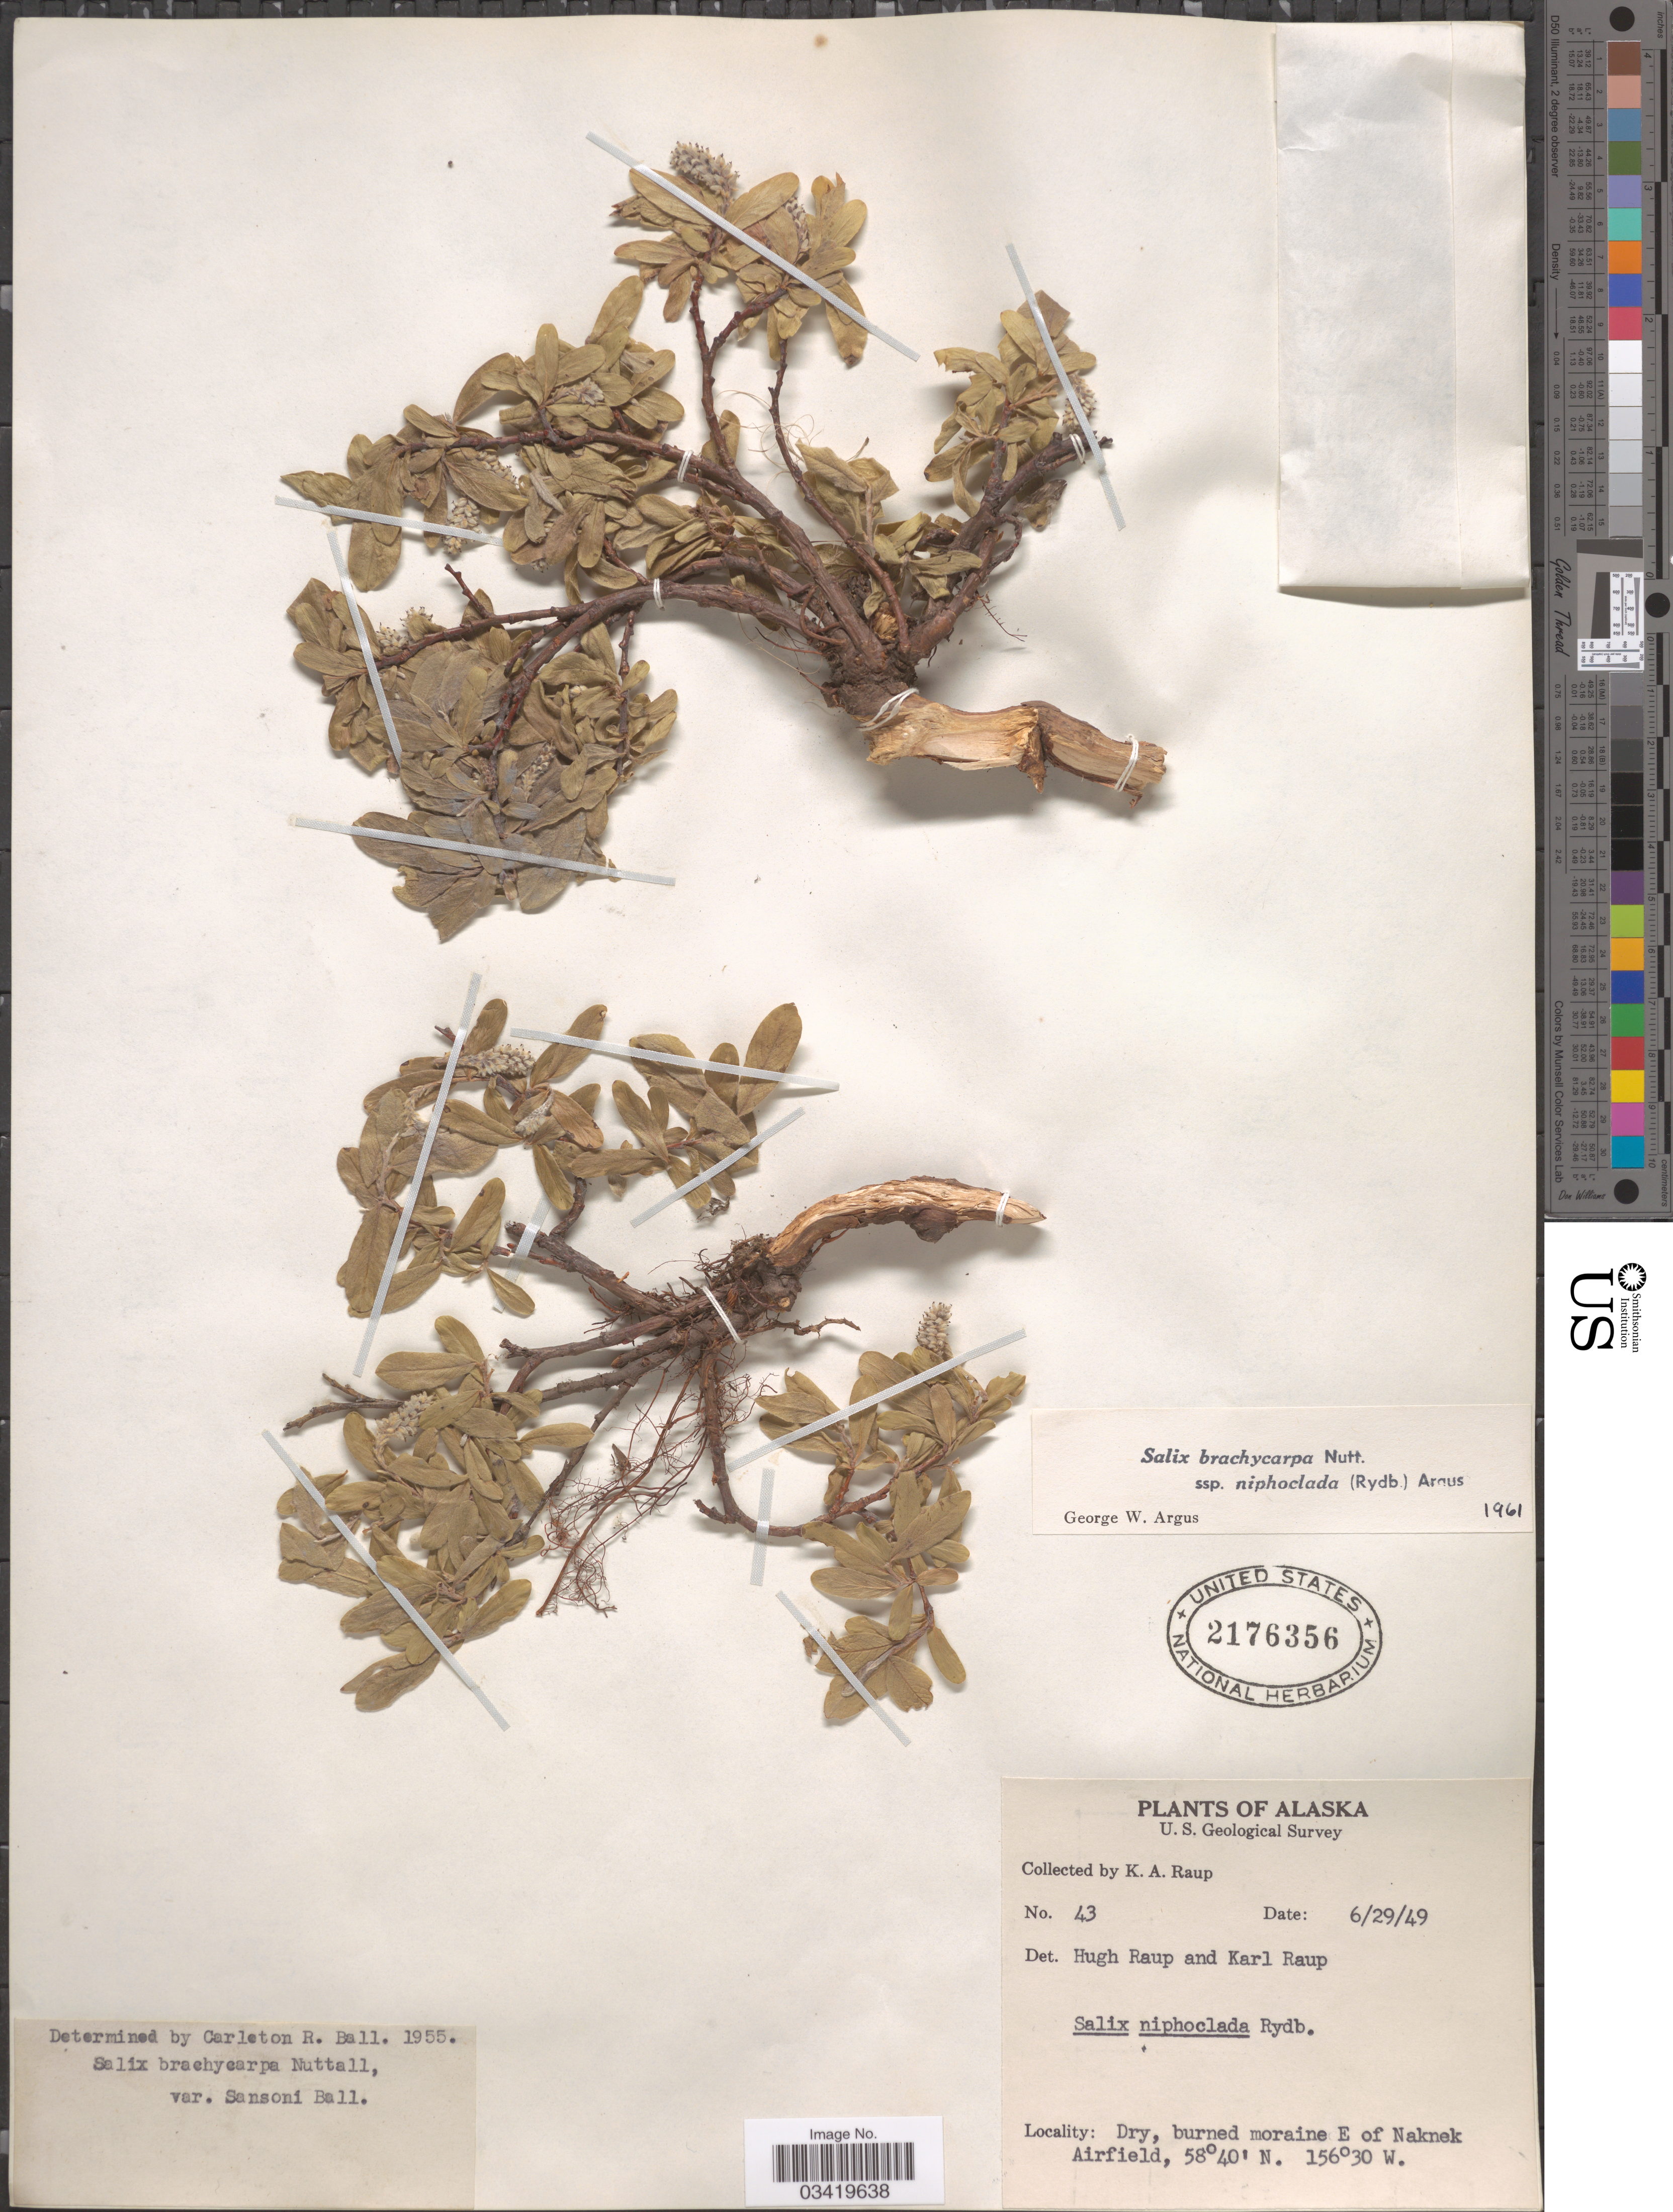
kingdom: Plantae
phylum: Tracheophyta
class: Magnoliopsida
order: Malpighiales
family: Salicaceae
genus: Salix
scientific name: Salix brachycarpa subsp. niphoclada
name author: (Rydb.) Argus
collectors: K. Raup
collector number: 43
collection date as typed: Transcribed d/m/y: 29/6/49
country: United States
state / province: Alaska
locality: Dry, burned moraine E of Naknek Airfield.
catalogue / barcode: US 2176356